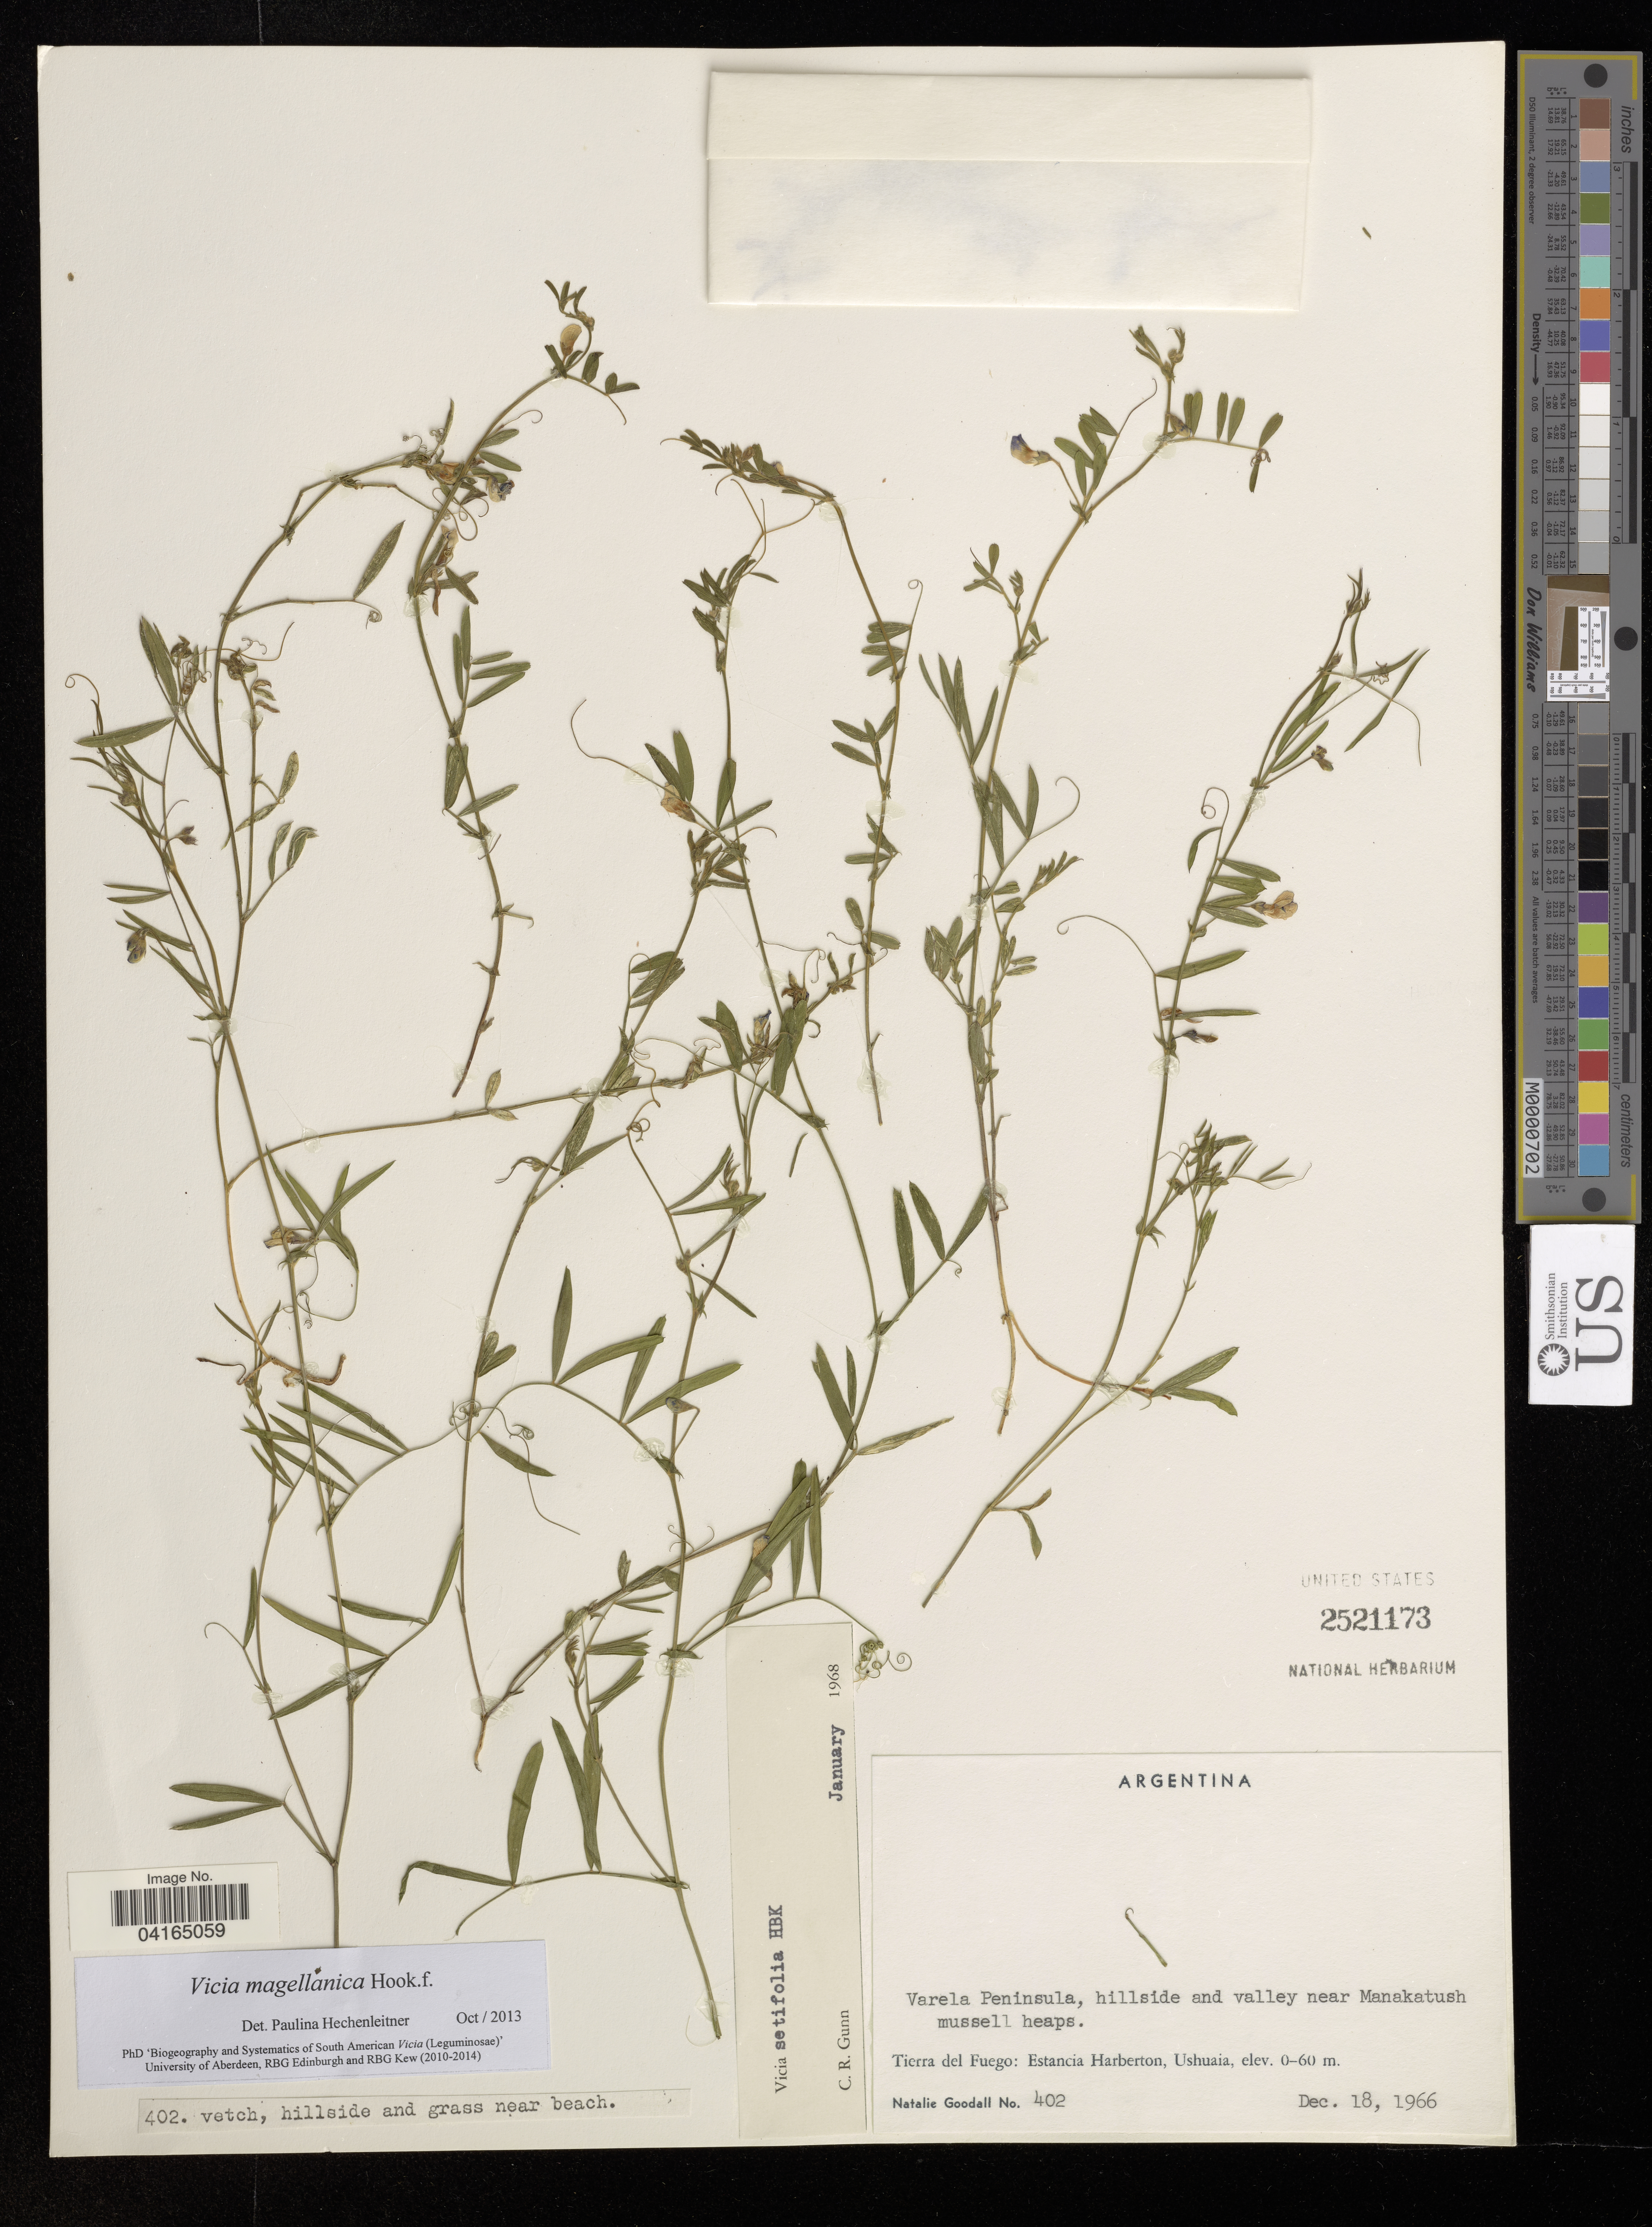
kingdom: Plantae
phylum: Tracheophyta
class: Magnoliopsida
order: Fabales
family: Fabaceae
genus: Vicia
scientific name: Vicia magellanica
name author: Hook. f.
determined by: Hechenleitner, Paulina, RBG Edinburgh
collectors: N. Goodall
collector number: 402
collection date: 1966-12-18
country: Argentina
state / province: Tierra del Fuego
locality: Varela Peninsula, hillside and valley near Manakatush mussell heaps. Estancia Harberton, Ushuaia.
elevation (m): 60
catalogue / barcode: US 2521173